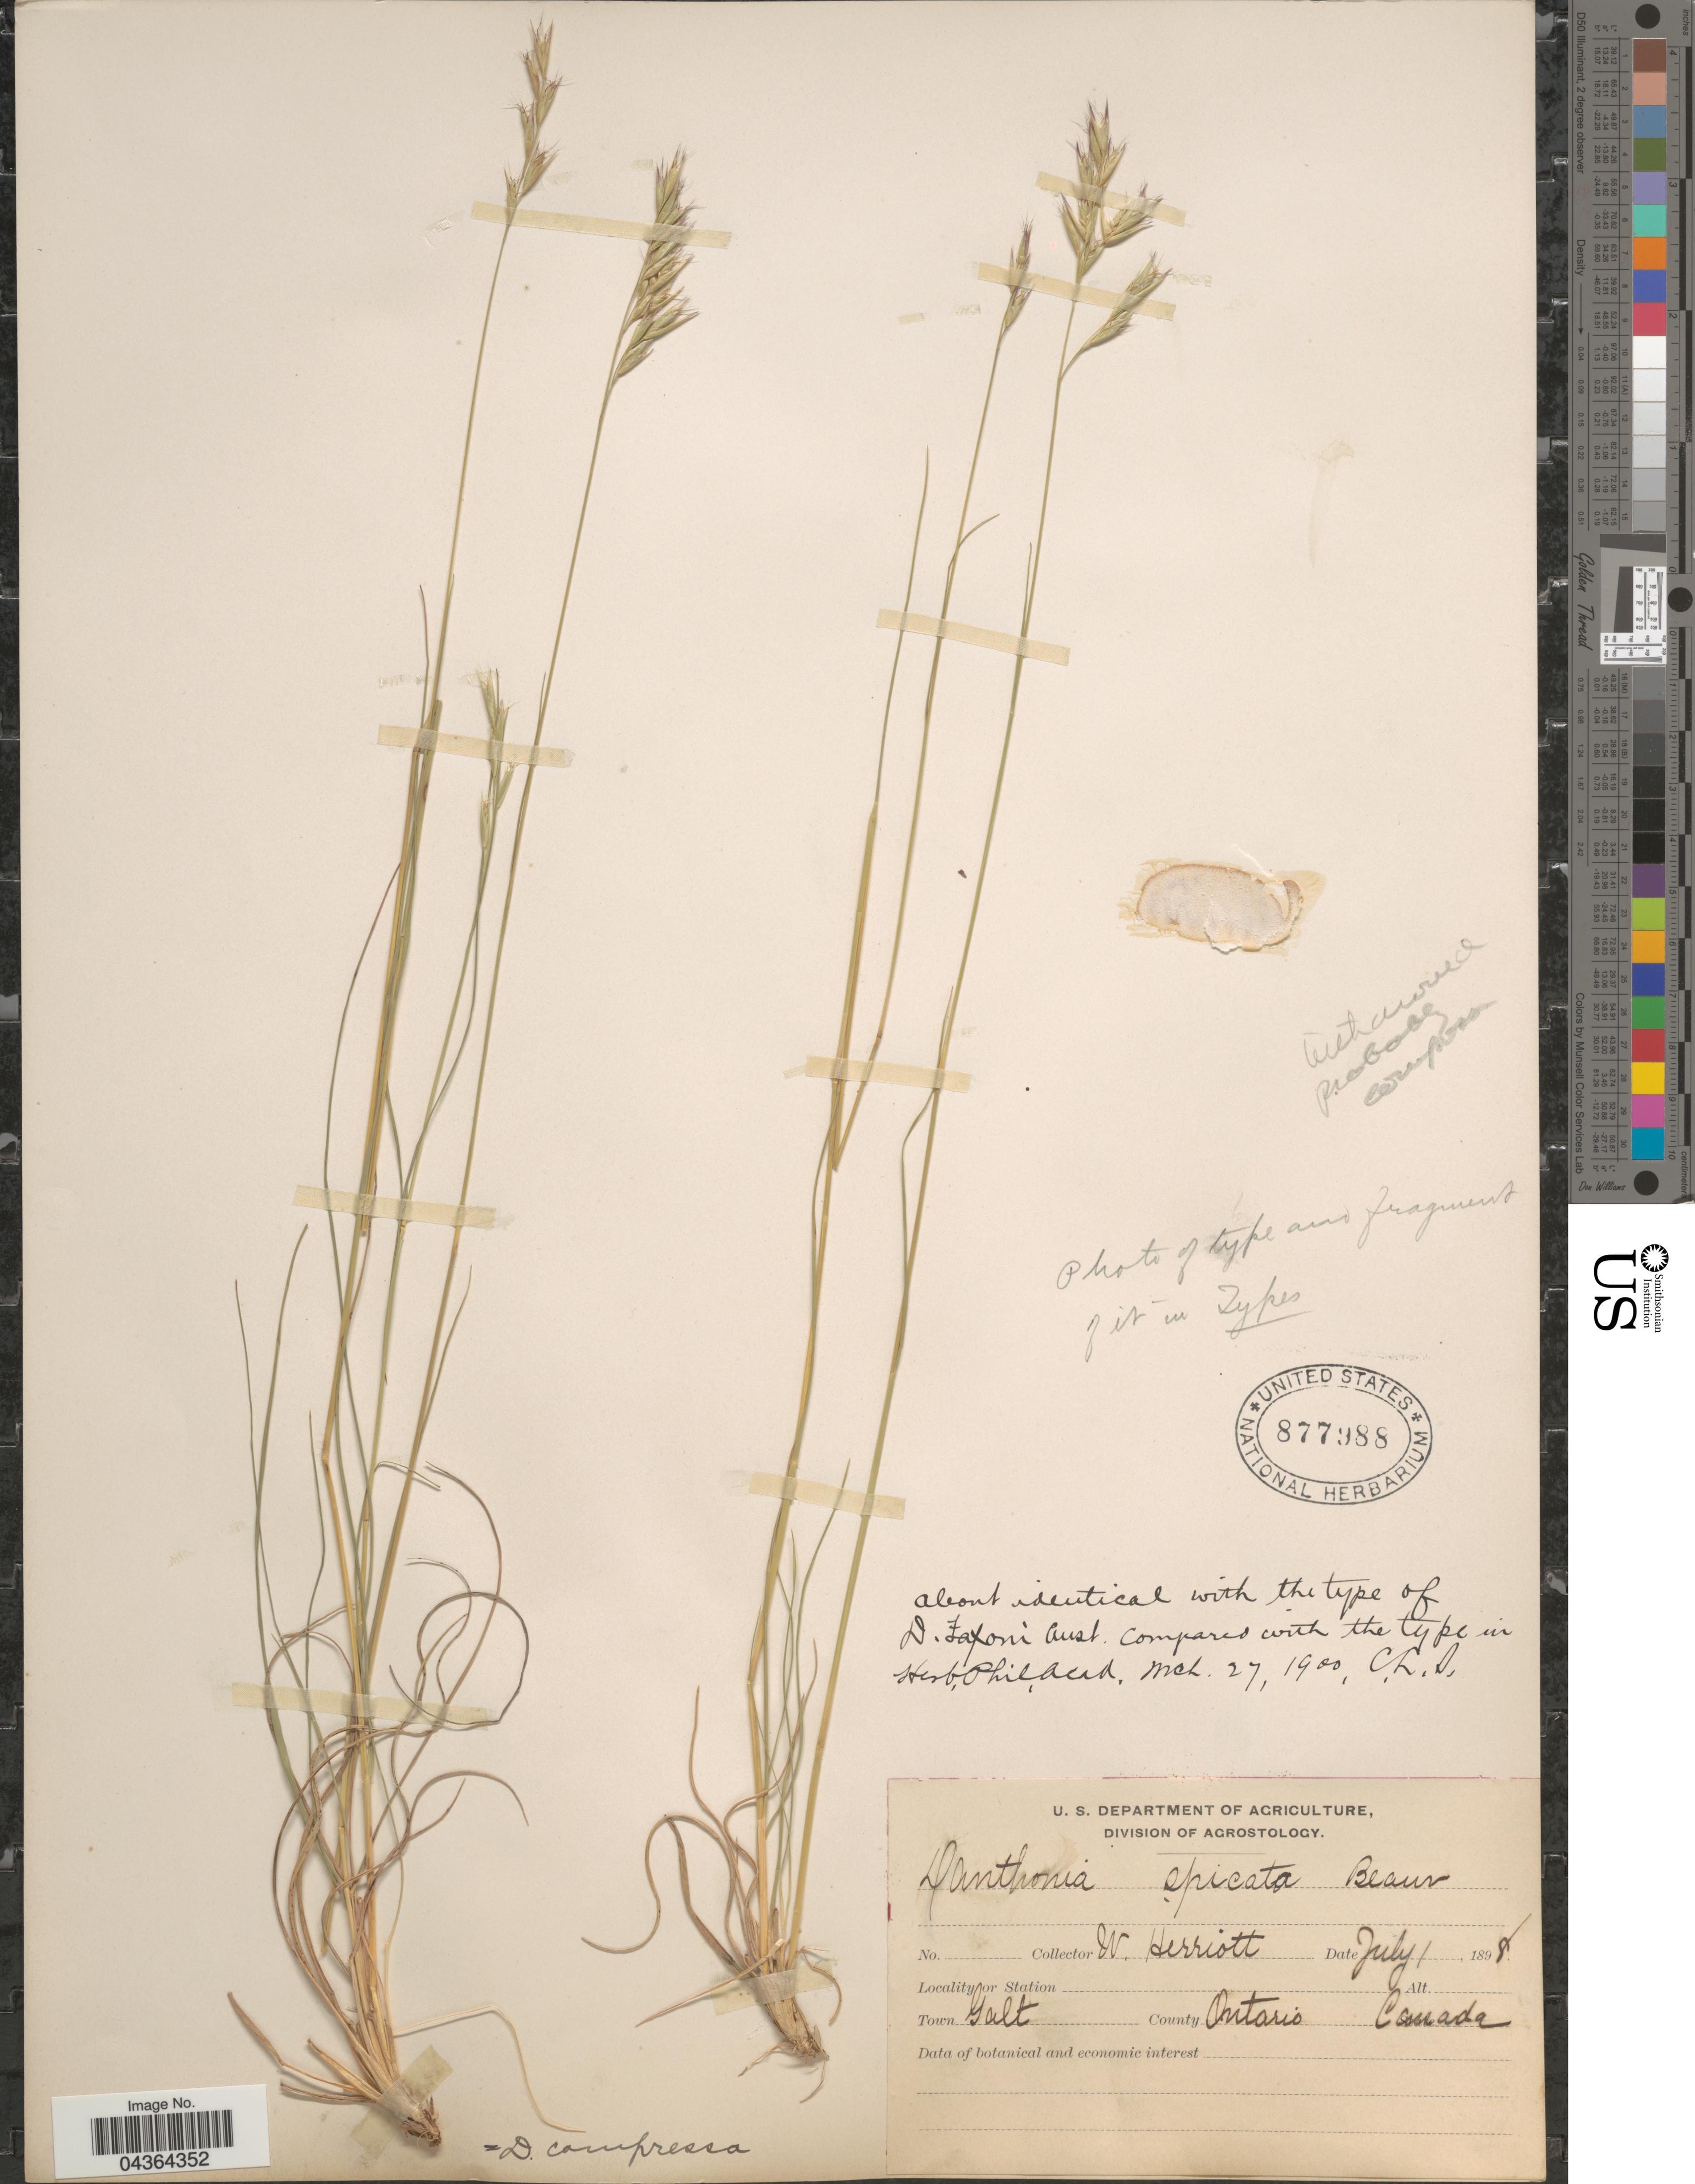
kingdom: Plantae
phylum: Tracheophyta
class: Liliopsida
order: Poales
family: Poaceae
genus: Danthonia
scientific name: Danthonia spicata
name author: (L.) P. Beauv. ex Roem. & Schult.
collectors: W. Herriot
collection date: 1898-07-01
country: Canada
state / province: Ontario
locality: Town Galt. County Ontario.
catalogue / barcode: US 877988